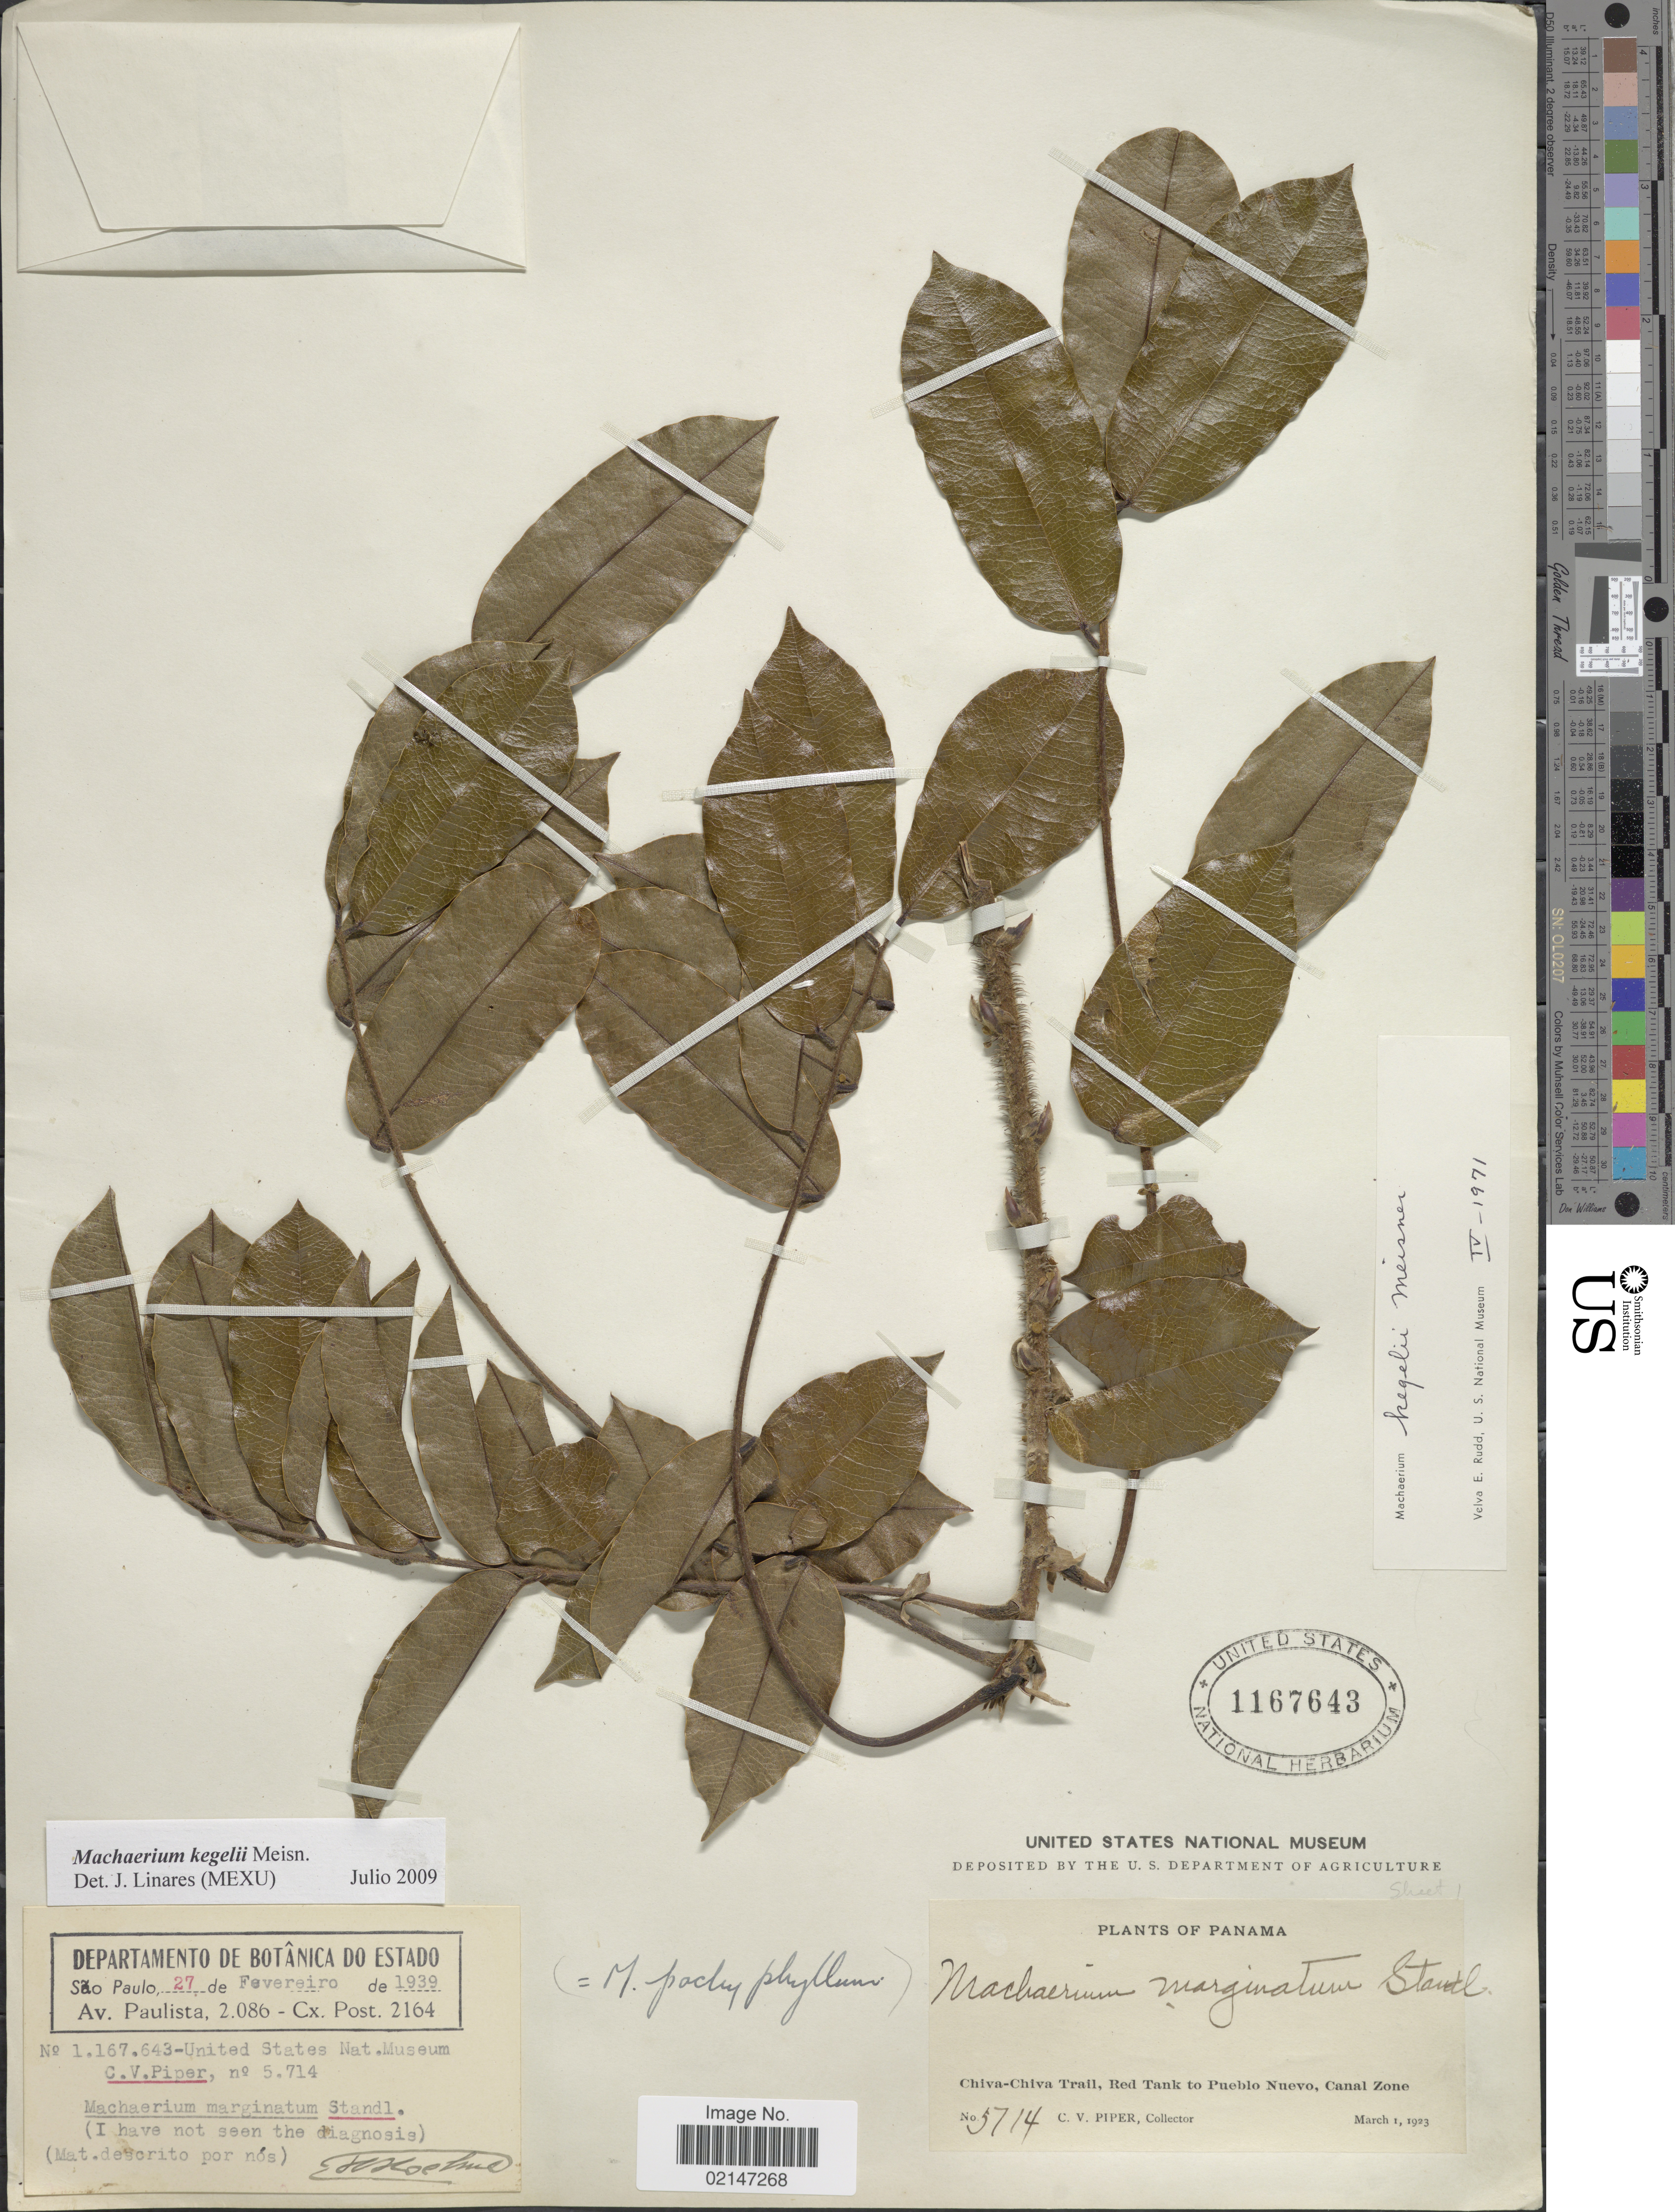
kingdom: Plantae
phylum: Tracheophyta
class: Magnoliopsida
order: Fabales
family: Fabaceae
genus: Machaerium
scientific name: Machaerium kegelii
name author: Meisn.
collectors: C. V. Piper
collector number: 5714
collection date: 1923-03-01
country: Panama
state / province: Panamá / Panamá Oeste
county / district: Canal Zone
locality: Chiva-Chiva Trail, Red Tank to Pueblo Nuevo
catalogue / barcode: US 1167643